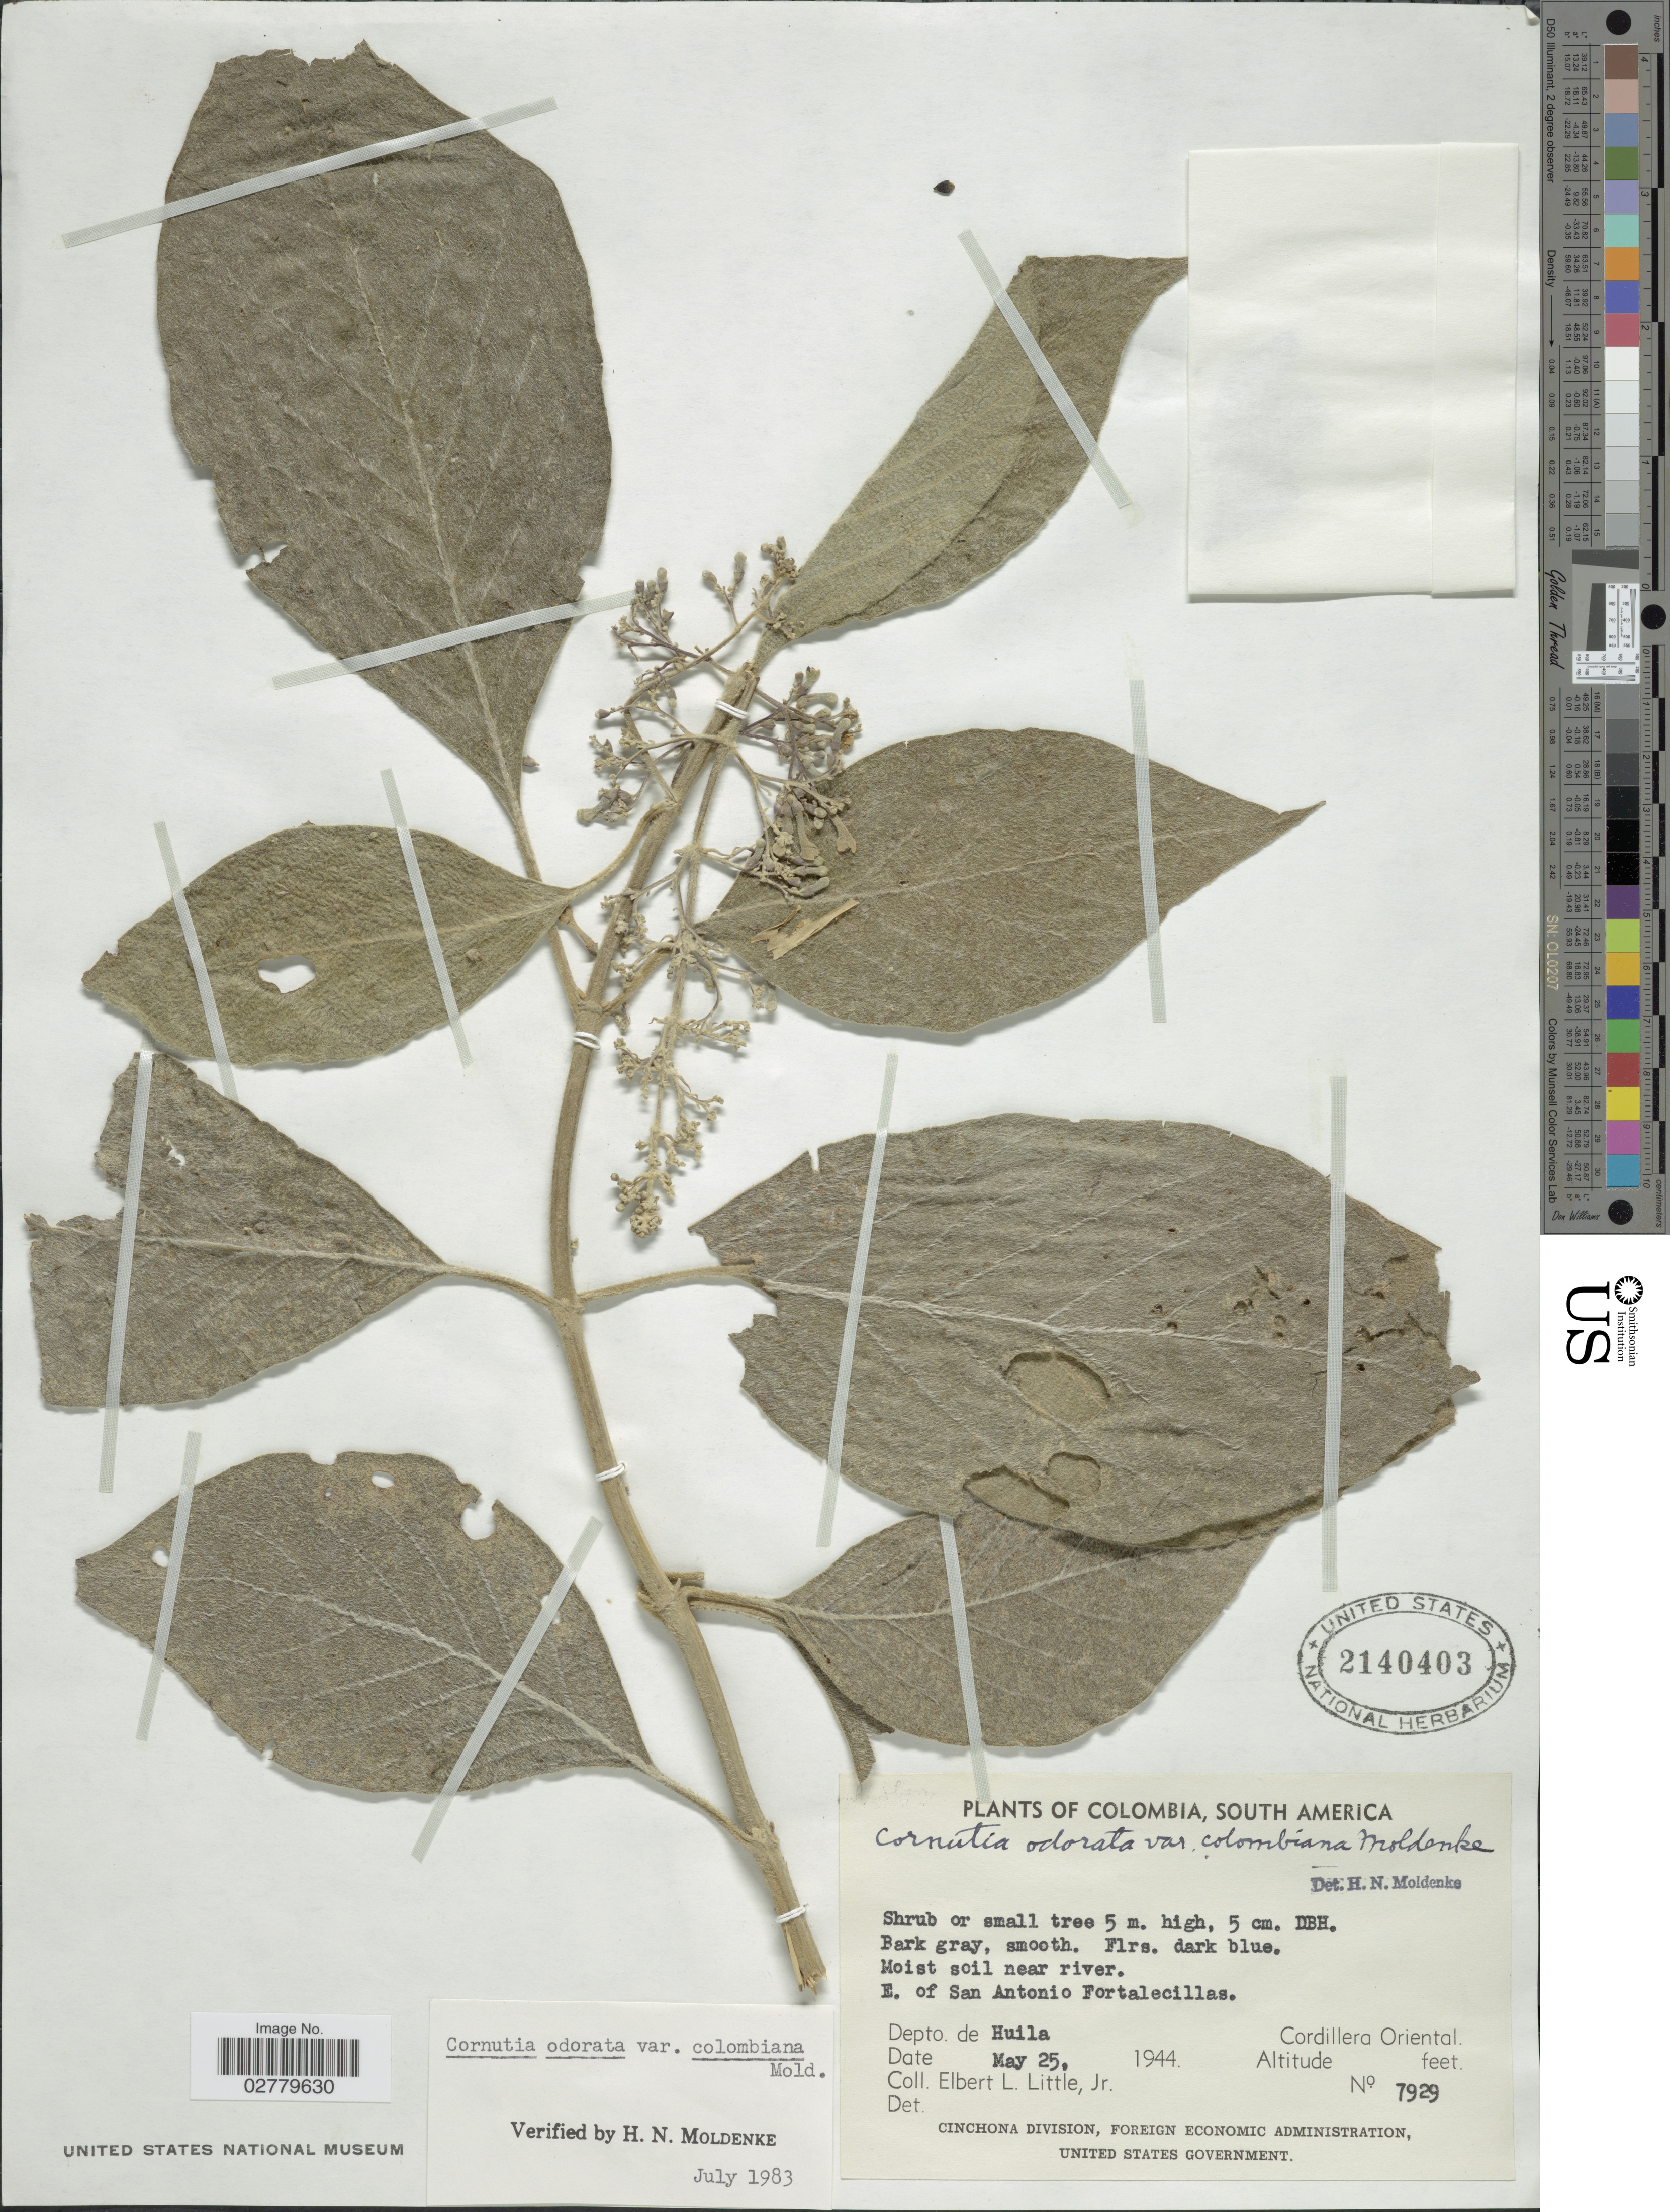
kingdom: Plantae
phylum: Tracheophyta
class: Magnoliopsida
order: Lamiales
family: Lamiaceae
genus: Cornutia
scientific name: Cornutia odorata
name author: (Poepp.) Schauer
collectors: E. L. Little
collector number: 7929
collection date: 1944-05-25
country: Colombia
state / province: Huila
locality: Depto. de Huila. Cordillera Oriental. E. of San Antonio Fortalecillas.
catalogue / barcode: US 2140403